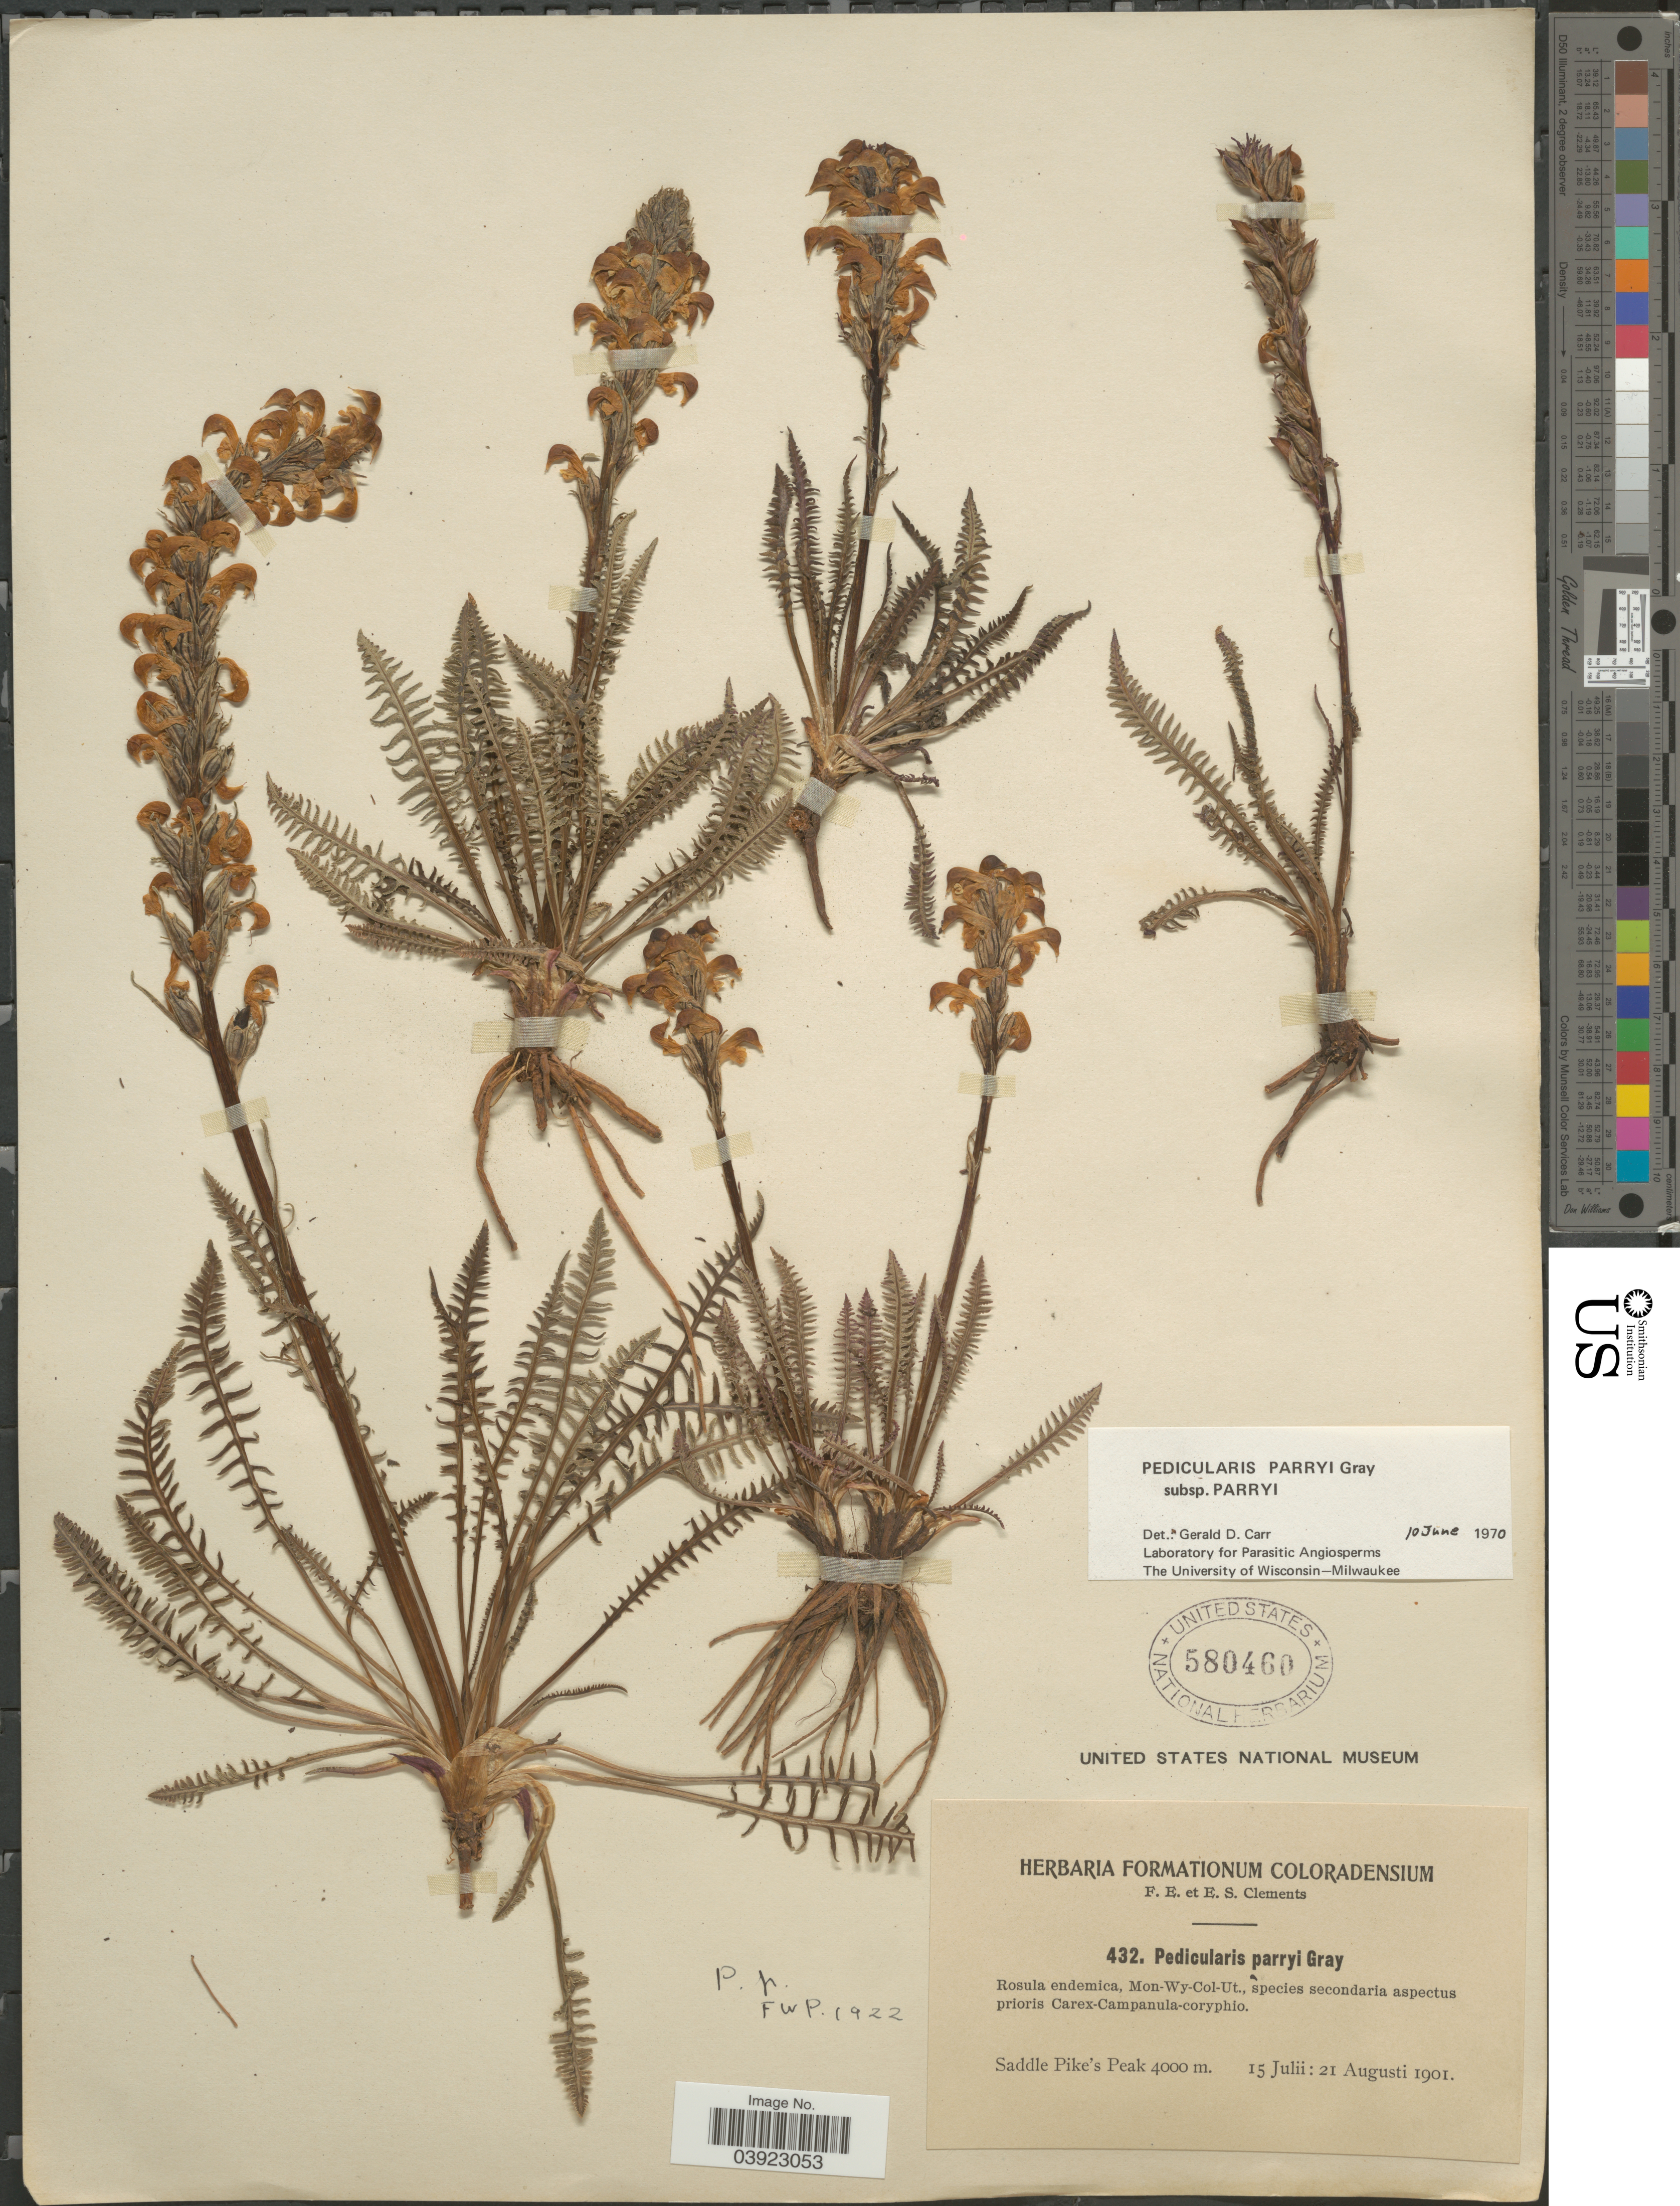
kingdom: Plantae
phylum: Tracheophyta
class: Magnoliopsida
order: Lamiales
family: Orobanchaceae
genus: Pedicularis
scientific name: Pedicularis parryi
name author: A. Gray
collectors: F. E. Clements & E. S. Clements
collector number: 432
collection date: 1901-07-15/1901-08-21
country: United States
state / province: Colorado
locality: Saddle Pike's Peak.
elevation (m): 4000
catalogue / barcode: US 580460